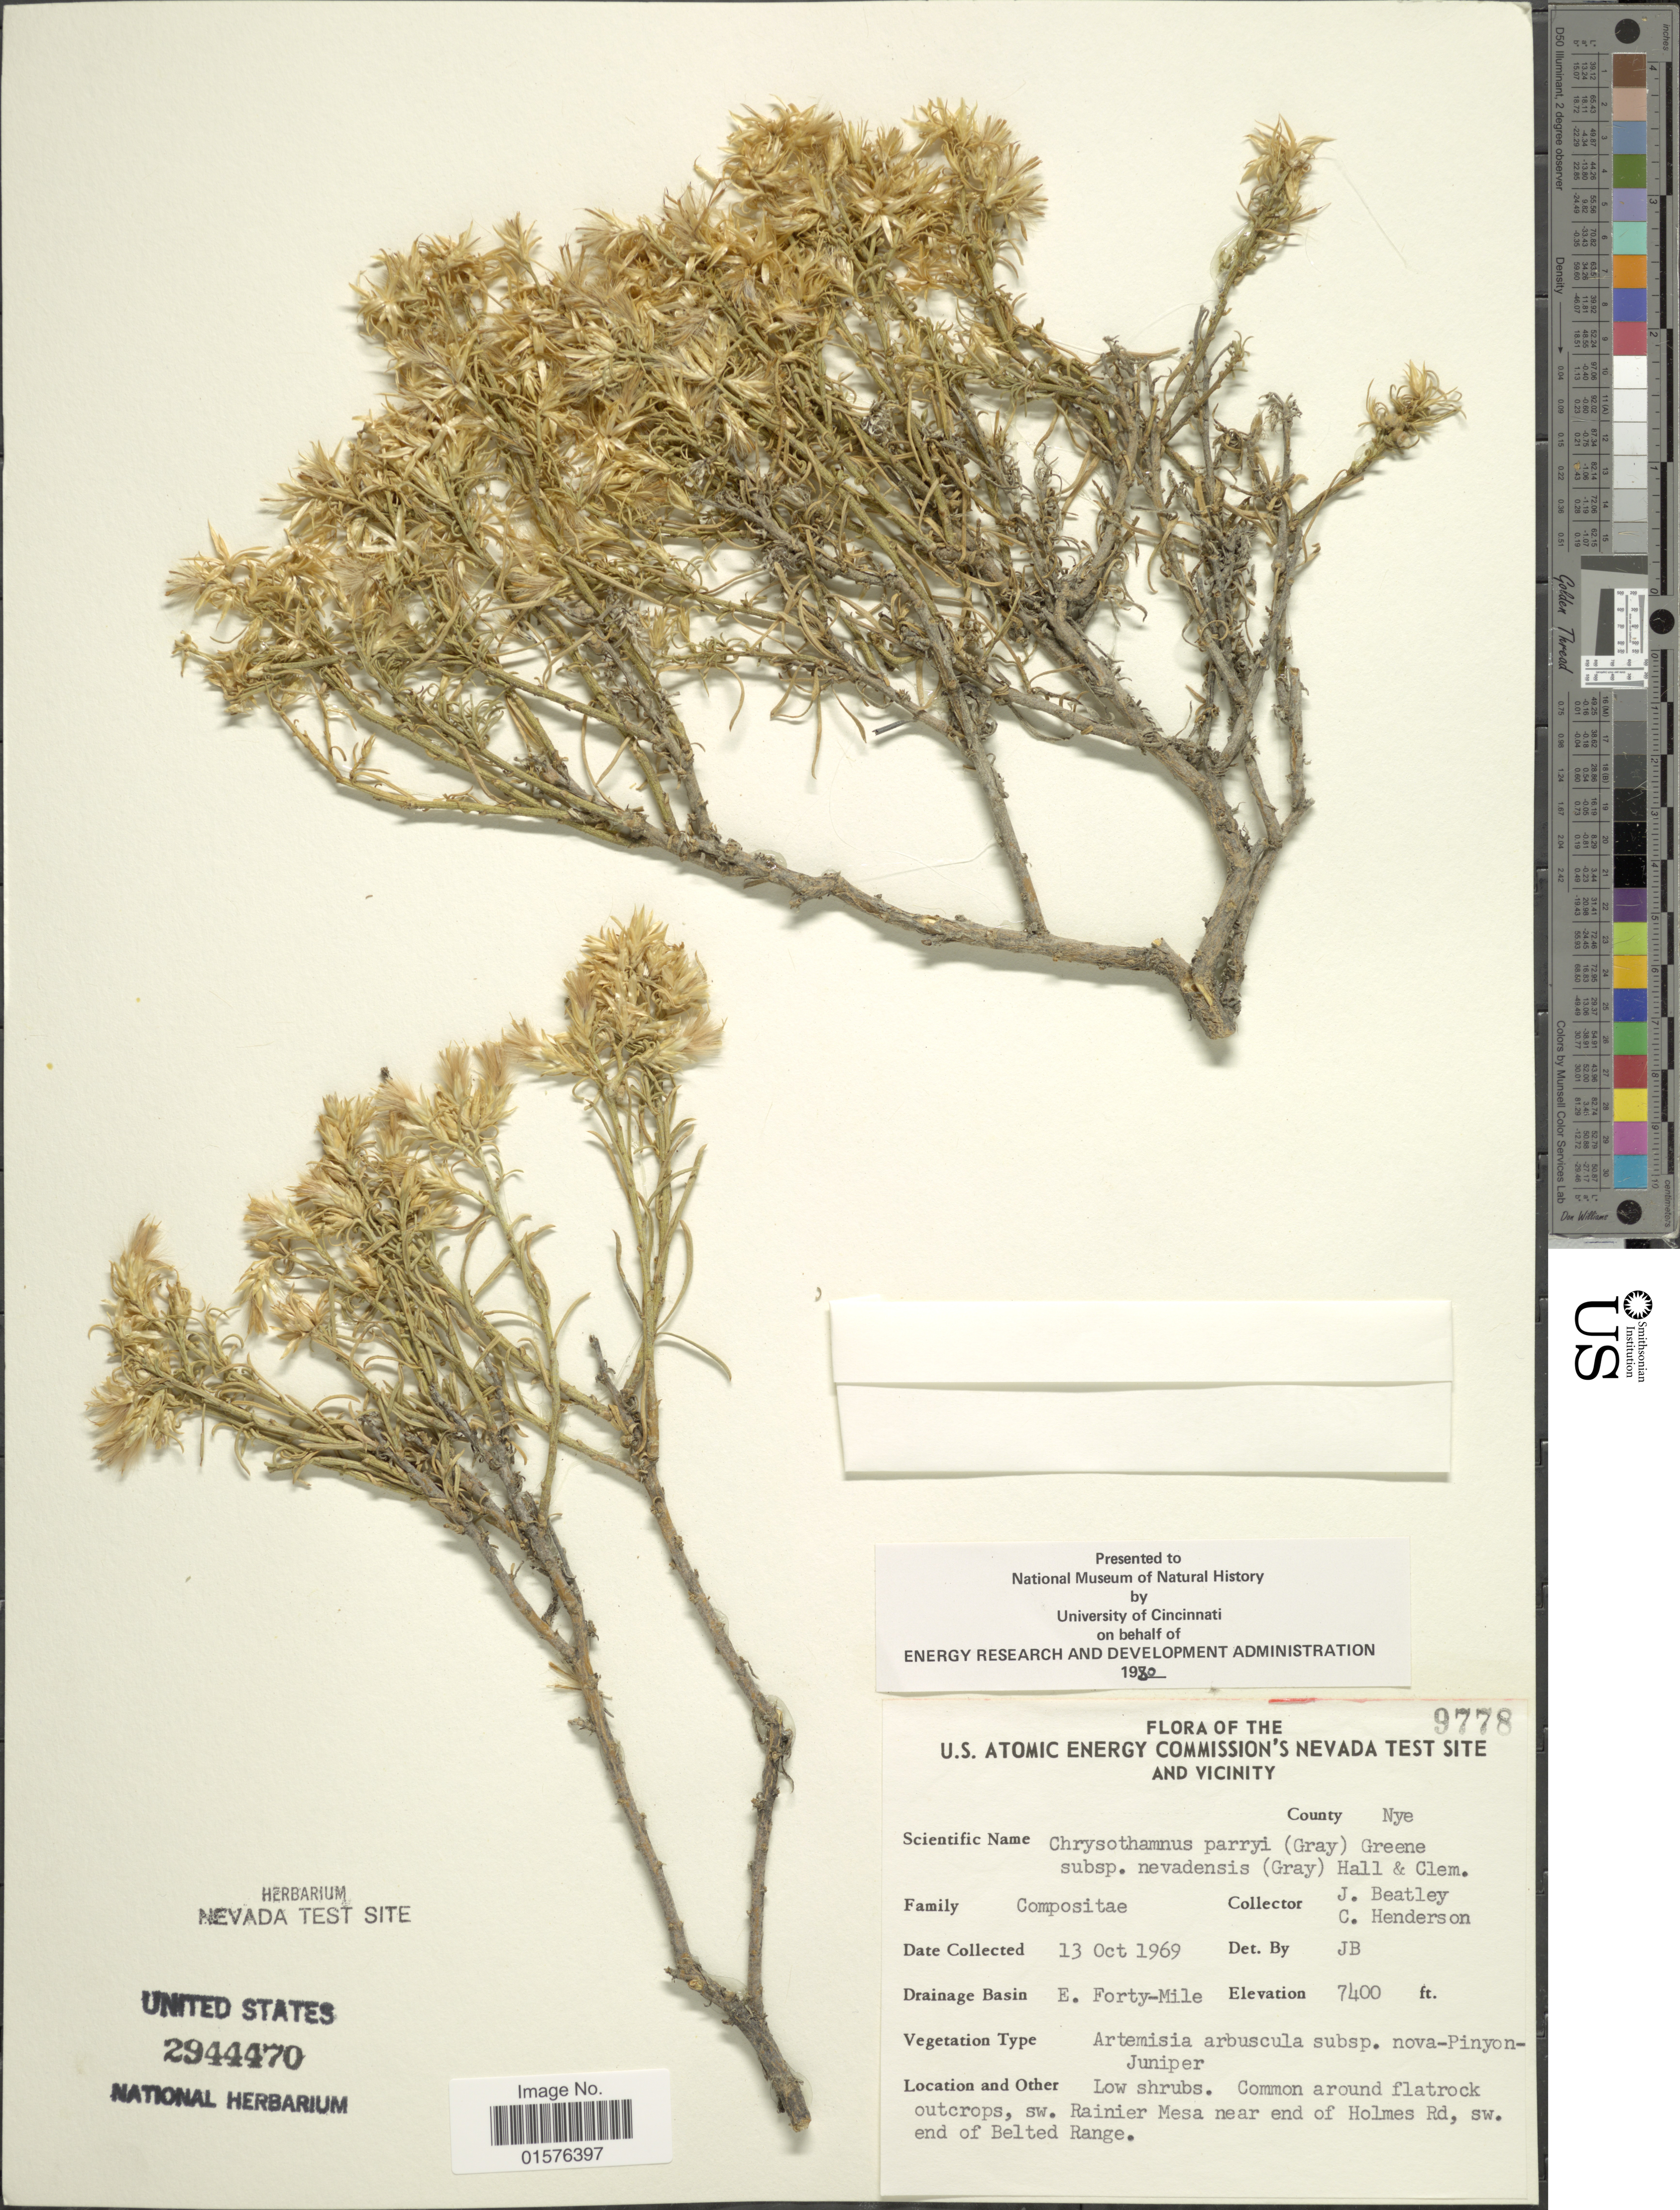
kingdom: Plantae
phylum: Tracheophyta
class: Magnoliopsida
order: Asterales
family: Asteraceae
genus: Ericameria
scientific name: Ericameria parryi var. nevadensis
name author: (A. Gray) G.L. Nesom & G.I. Baird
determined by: Urbatsch, Lowell E., Curator (LSU), Louisiana State University (UNITED STATES)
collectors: J. C. Beatley & C. Henderson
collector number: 9778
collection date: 1969-10-13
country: United States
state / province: Nevada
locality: The U.S. Atomic Energy Commission's Nevada test Site and Vicinity, County: Nye, Drainage Basin: E. Forty-Mile, sw. rainer Mesa near end of Holmes Rd, sw. end of Belted Range.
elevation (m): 2256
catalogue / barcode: US 2944470